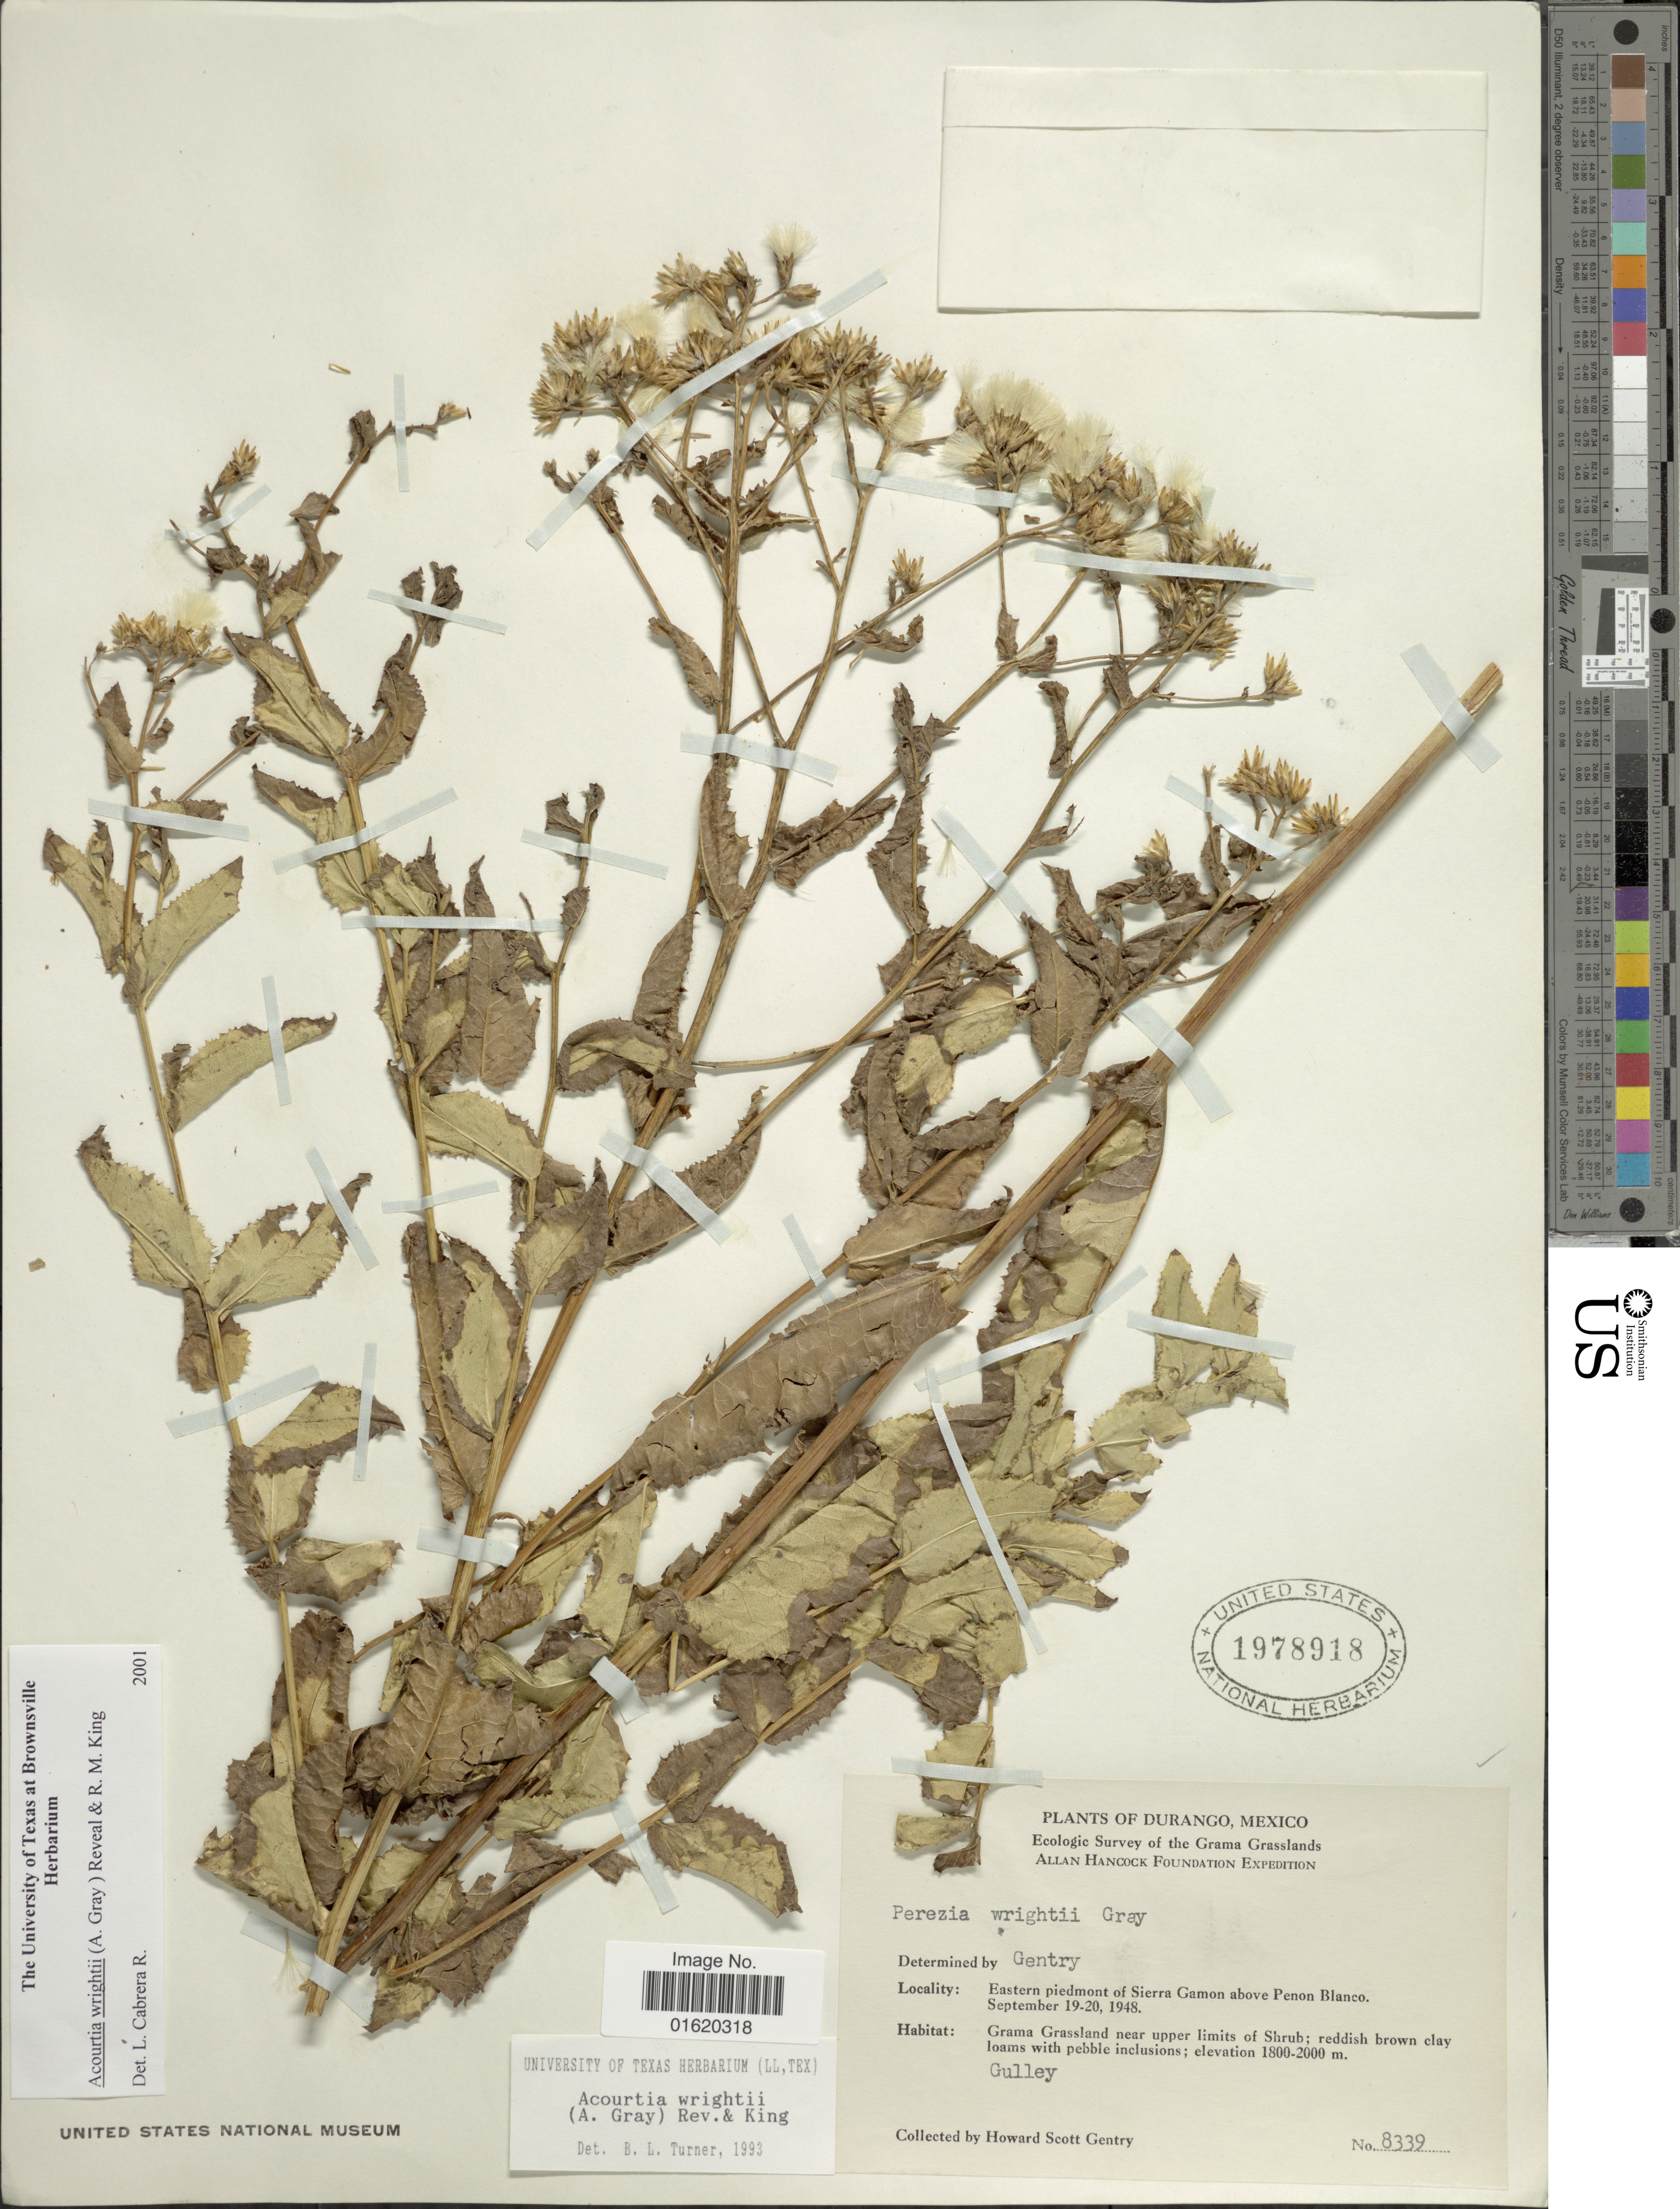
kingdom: Plantae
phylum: Tracheophyta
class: Magnoliopsida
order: Asterales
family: Asteraceae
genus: Acourtia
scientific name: Acourtia wrightii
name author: (A. Gray) Reveal & R.M. King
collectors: H. S. Gentry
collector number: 8339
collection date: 1948-09-19/1948-09-20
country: Mexico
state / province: Durango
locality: Eastern piedmont of Sierra Gamon above Penon Blanco, Grama Grassland, near upper limits of Shrub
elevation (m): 1800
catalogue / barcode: US 1978918